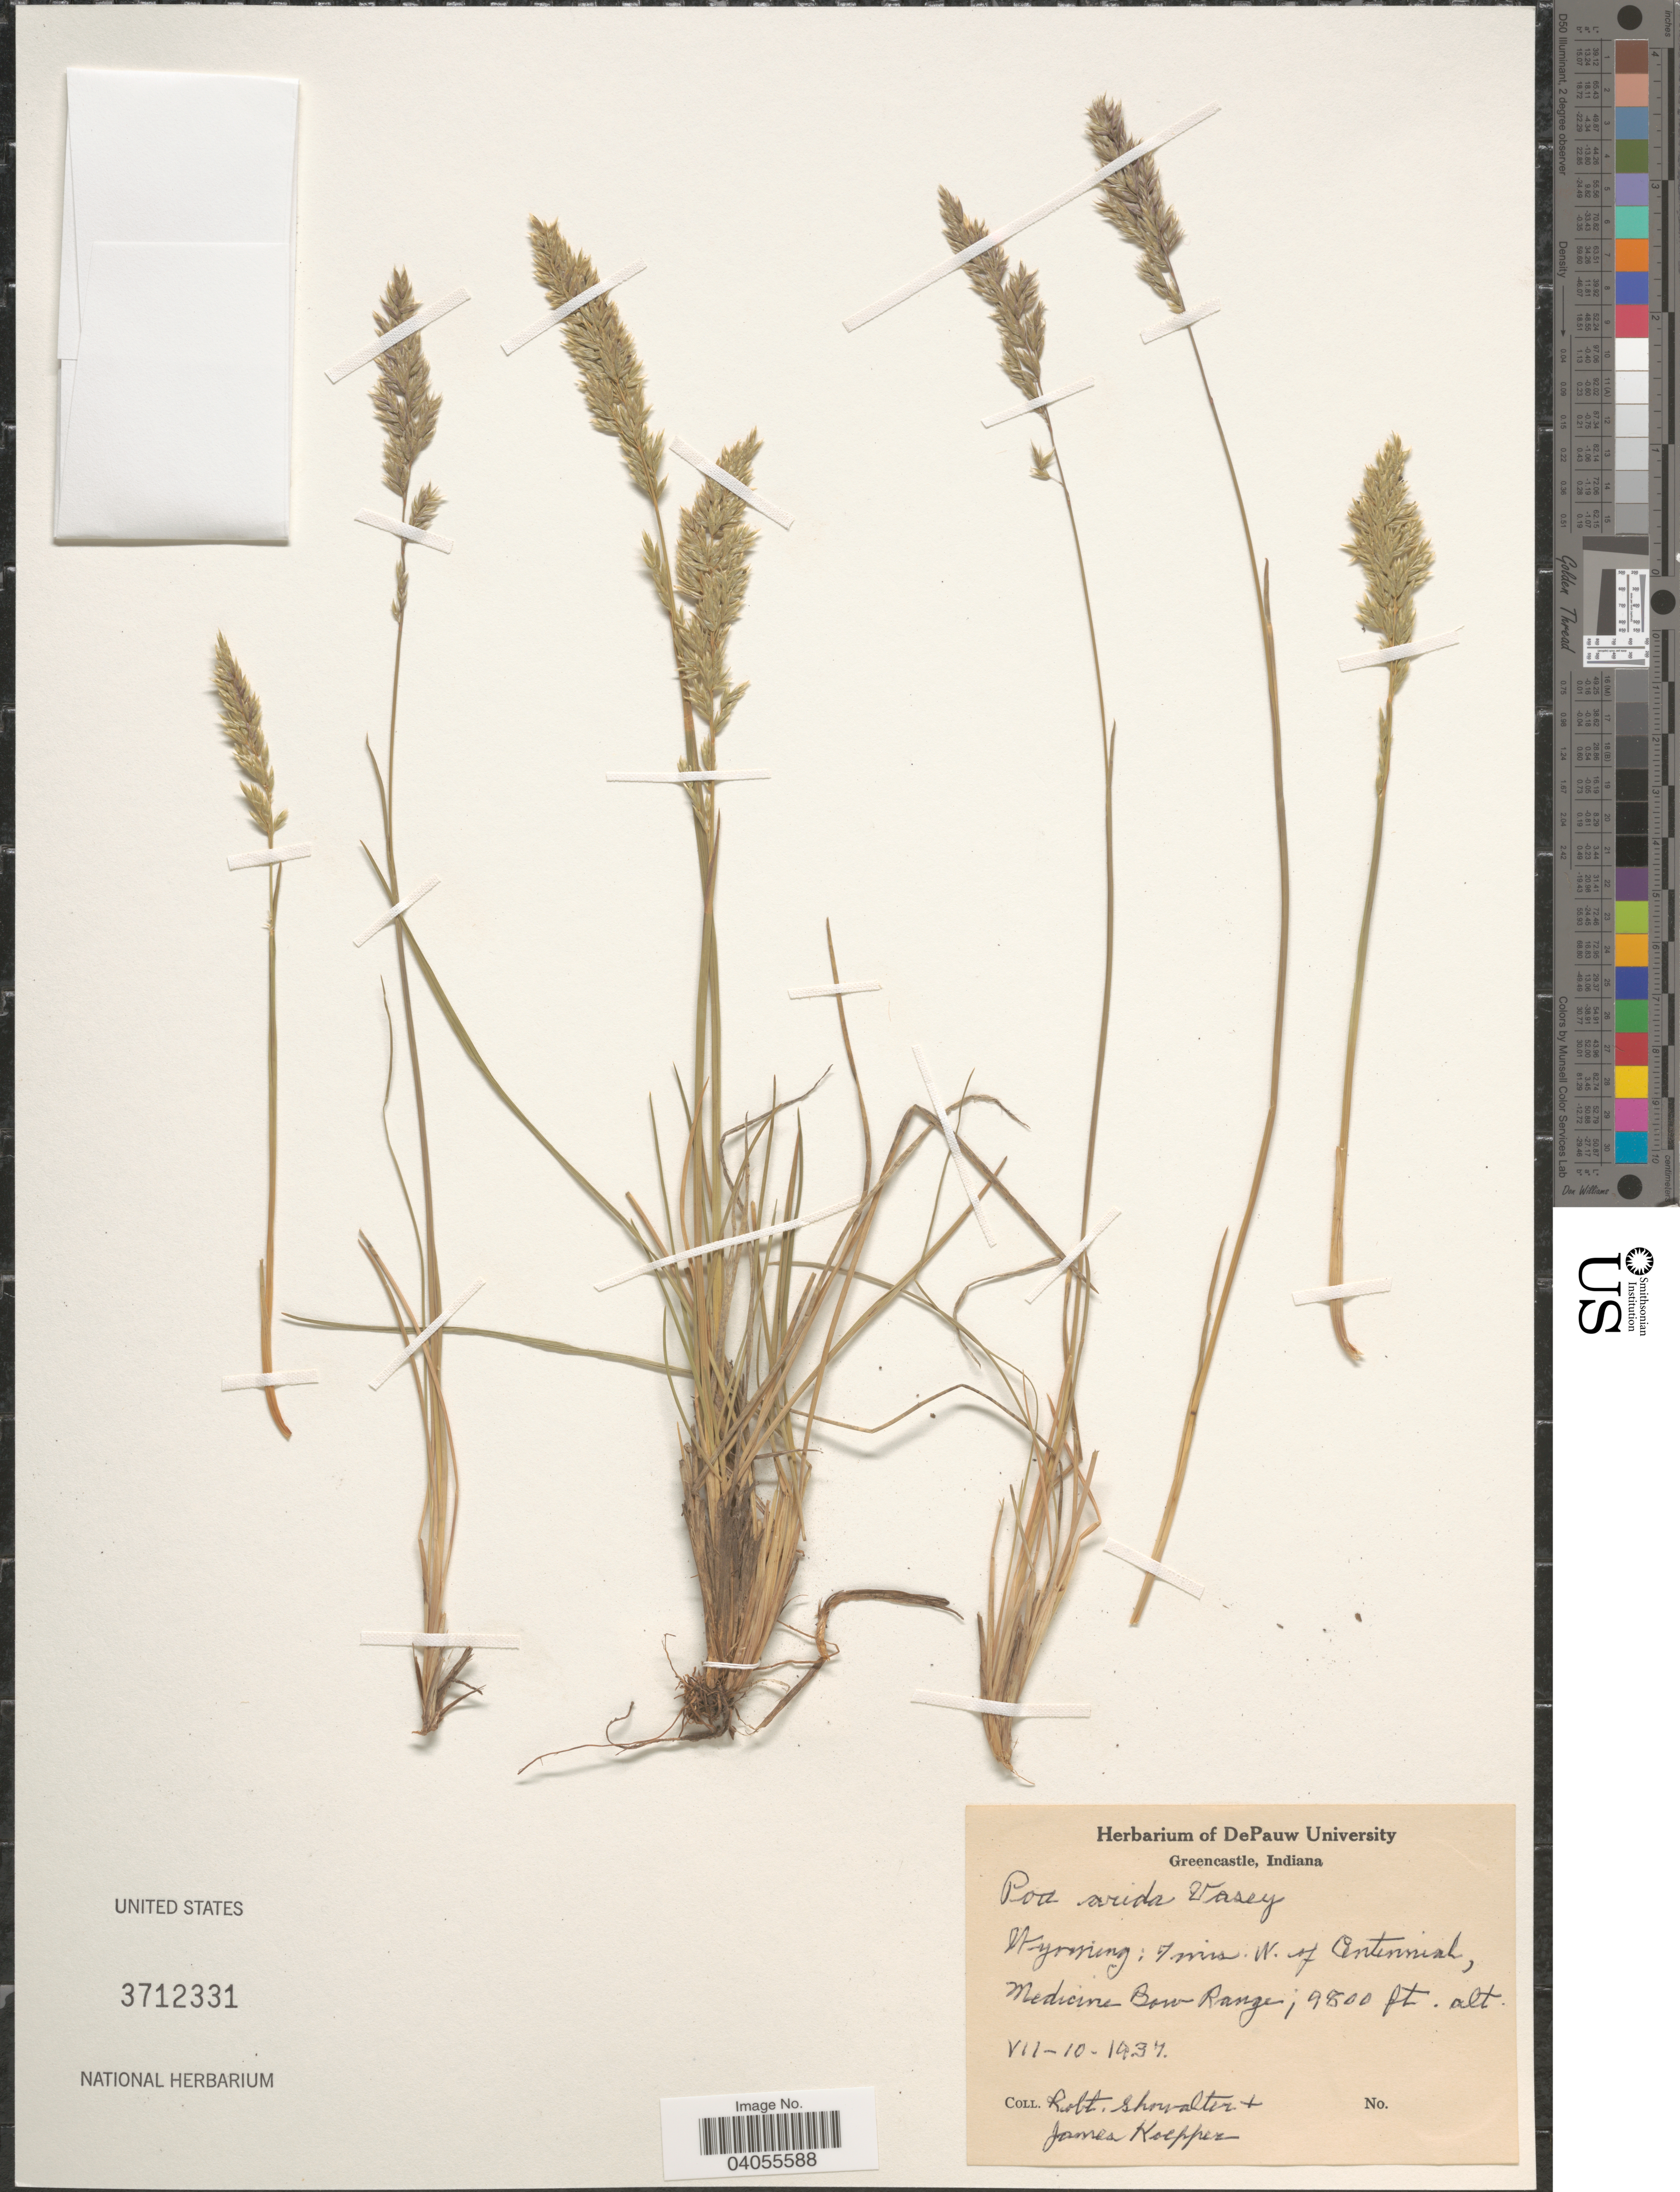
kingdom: Plantae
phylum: Tracheophyta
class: Liliopsida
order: Poales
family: Poaceae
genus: Poa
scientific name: Poa arida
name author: Vasey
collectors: R. Showalter & J. M. Koepper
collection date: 1937-07-10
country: United States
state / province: Wyoming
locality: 7 mi W. of Centennial, Medicine Bow Range.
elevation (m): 2987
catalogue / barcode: US 3712331